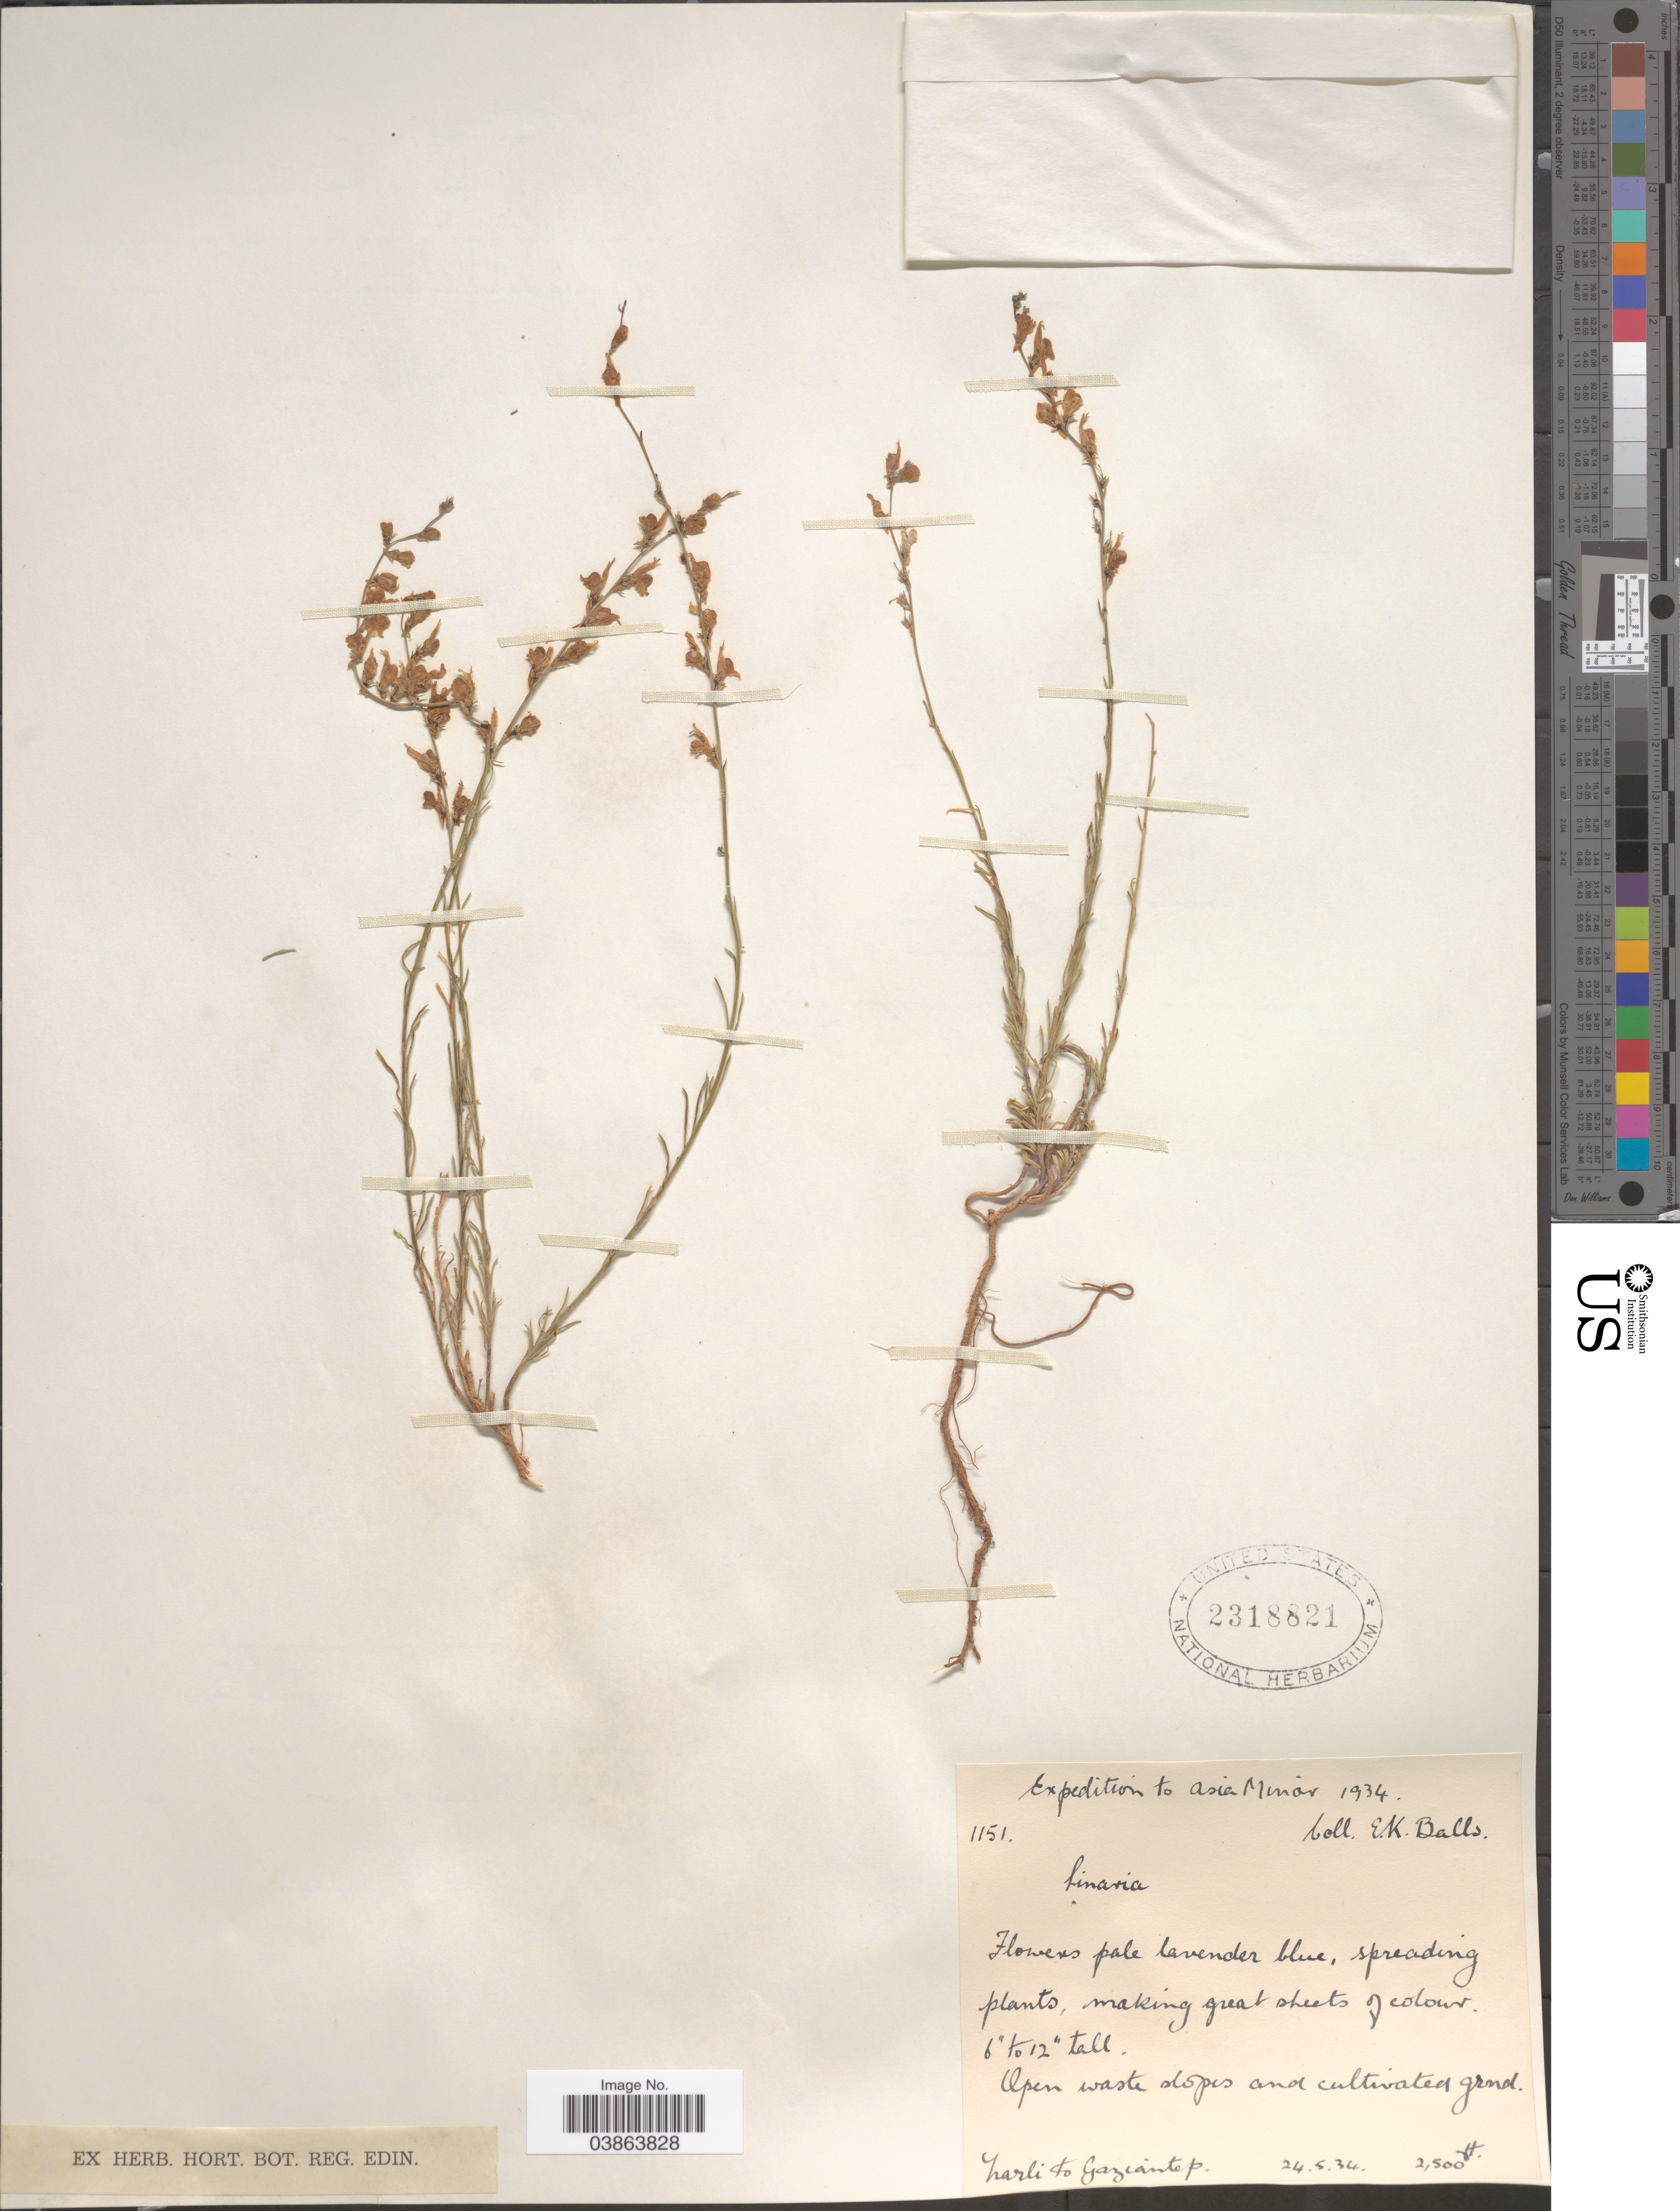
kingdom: Plantae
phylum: Tracheophyta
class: Magnoliopsida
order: Lamiales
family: Plantaginaceae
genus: Linaria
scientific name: Linaria sp.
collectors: E. K. Balls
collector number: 1151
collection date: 1934-05-24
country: Turkey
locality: Asia Minor. Open waste slopes and cultivated ground. Larli [interpreted] to Gaziantep.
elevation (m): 762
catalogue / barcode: US 2318821